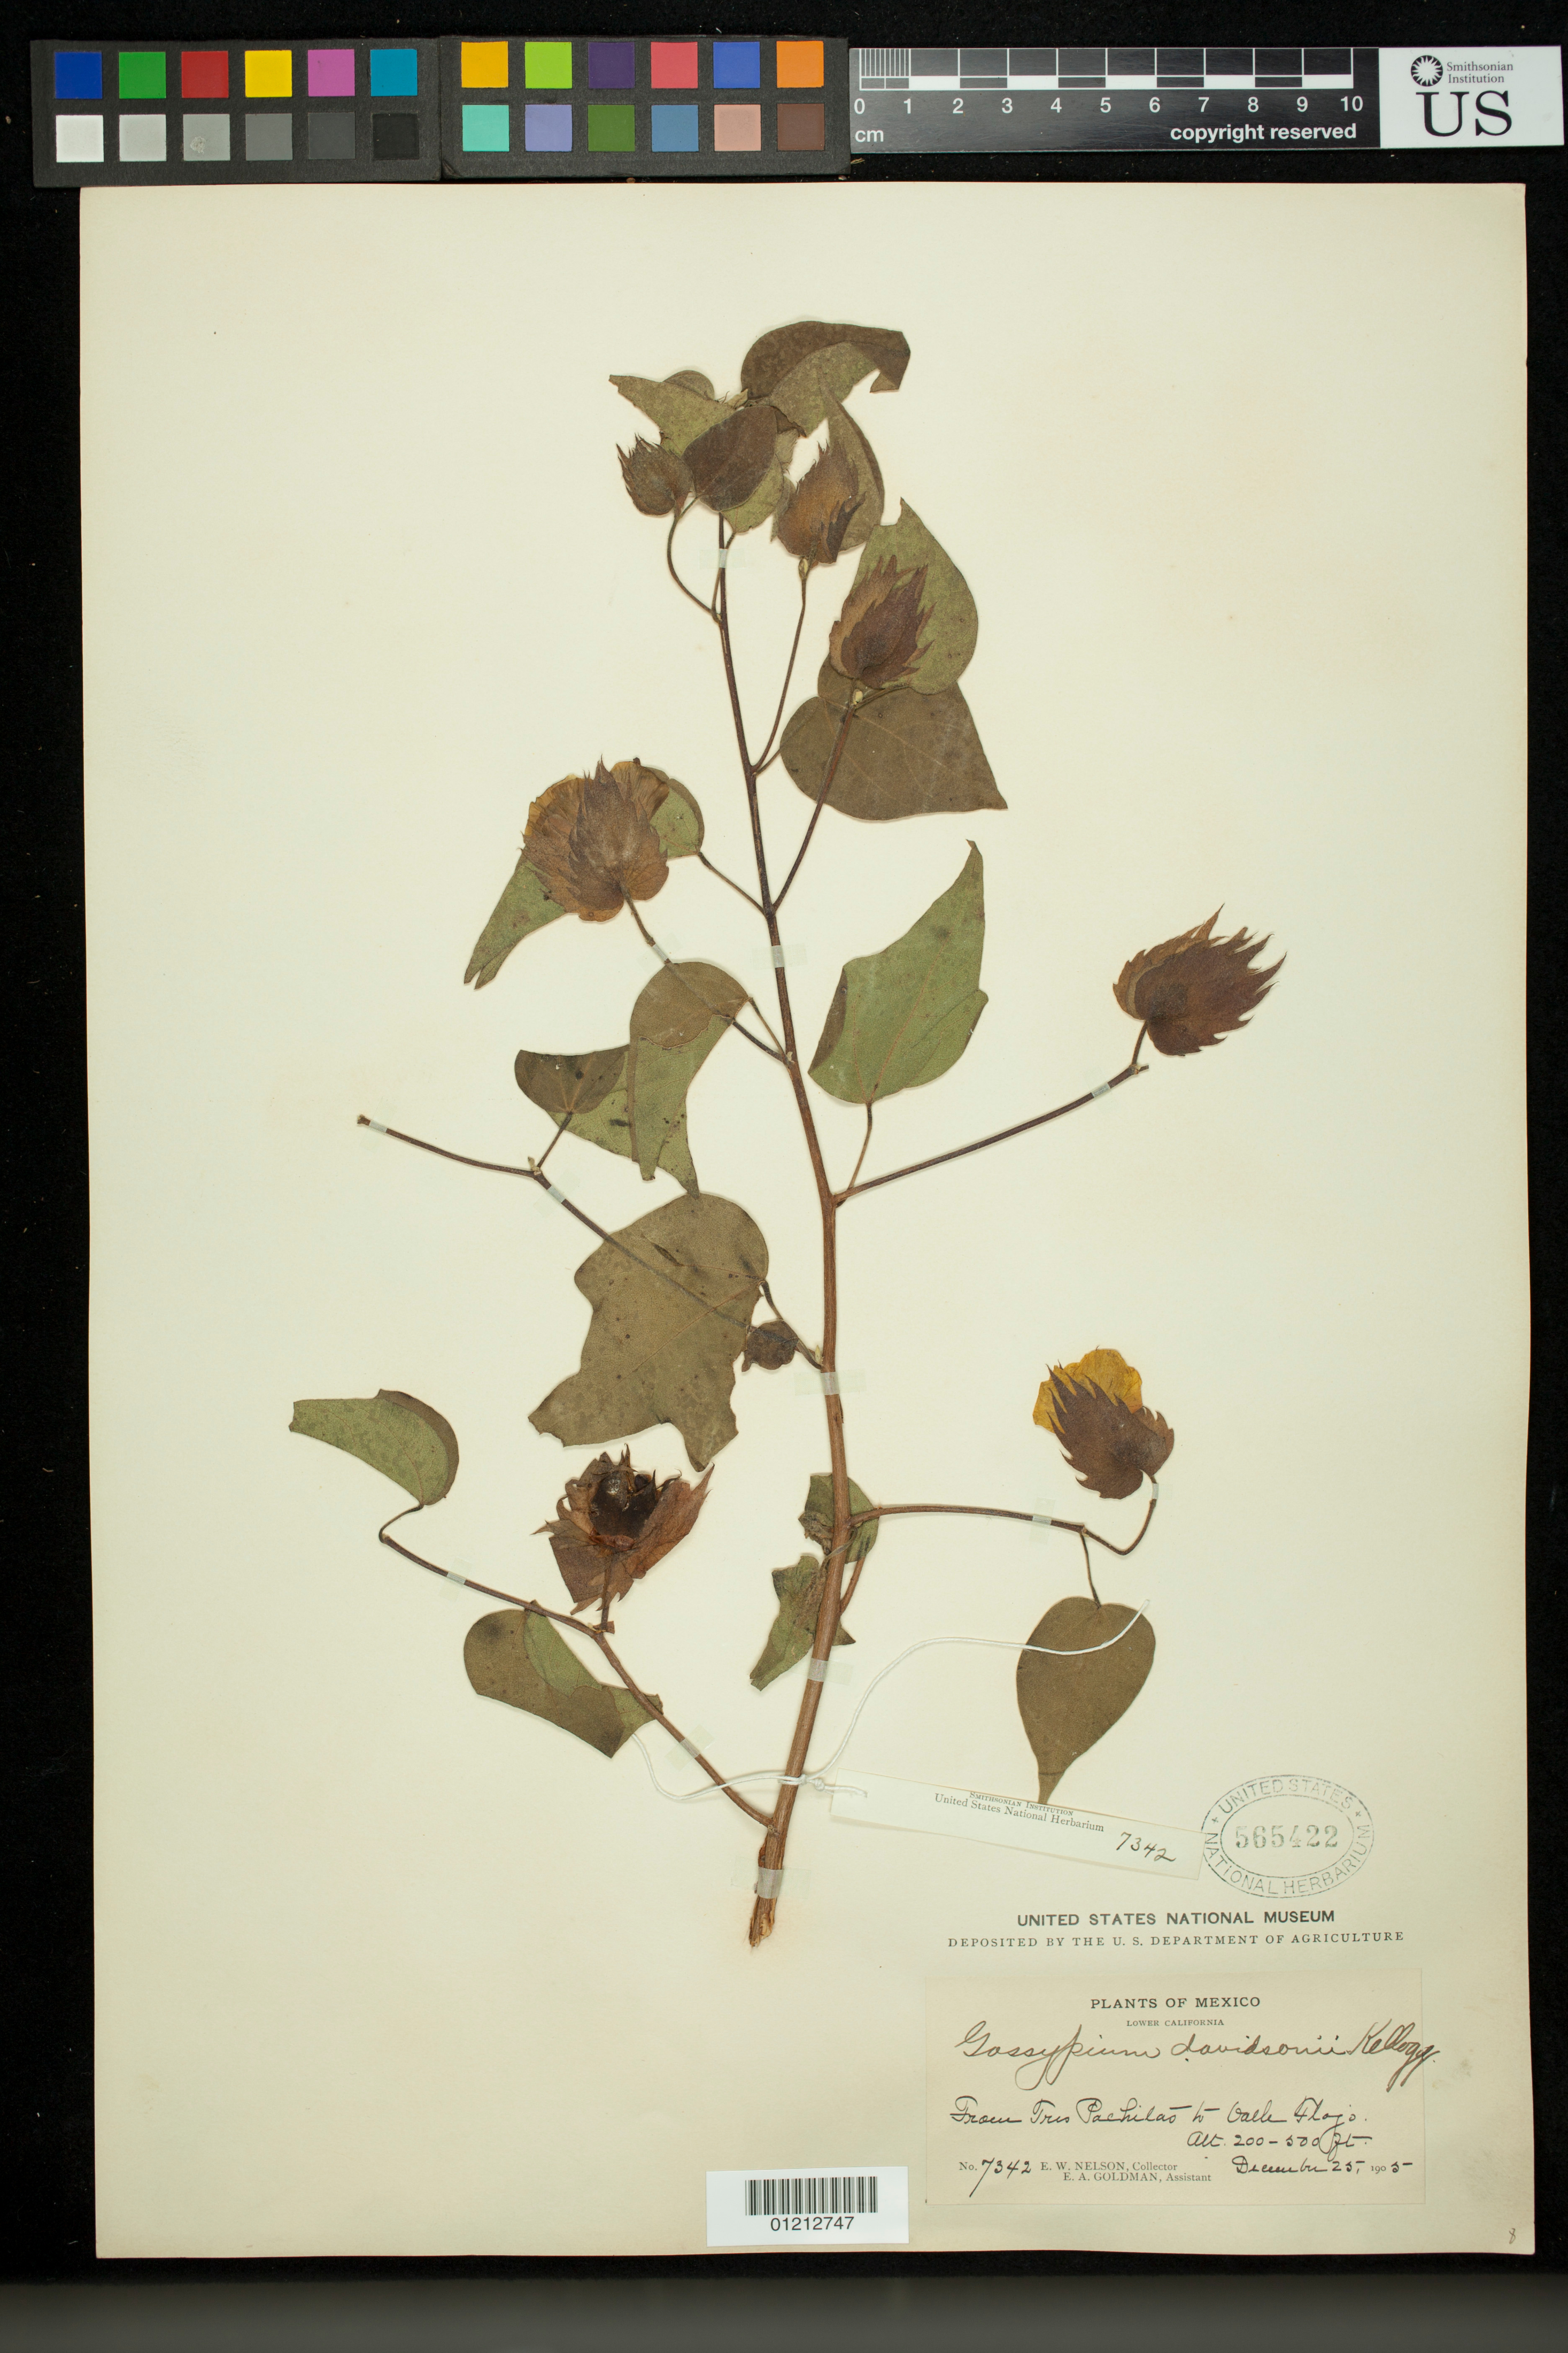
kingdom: Plantae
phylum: Tracheophyta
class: Magnoliopsida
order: Malvales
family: Malvaceae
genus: Gossypium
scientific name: Gossypium davidsonii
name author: Kellogg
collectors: E. W. Nelson & A. C. Smith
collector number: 7342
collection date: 1905-12-25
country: Mexico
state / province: Baja California Sur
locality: From Tres Pachitas to Galle Floyo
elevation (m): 61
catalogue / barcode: US 565422